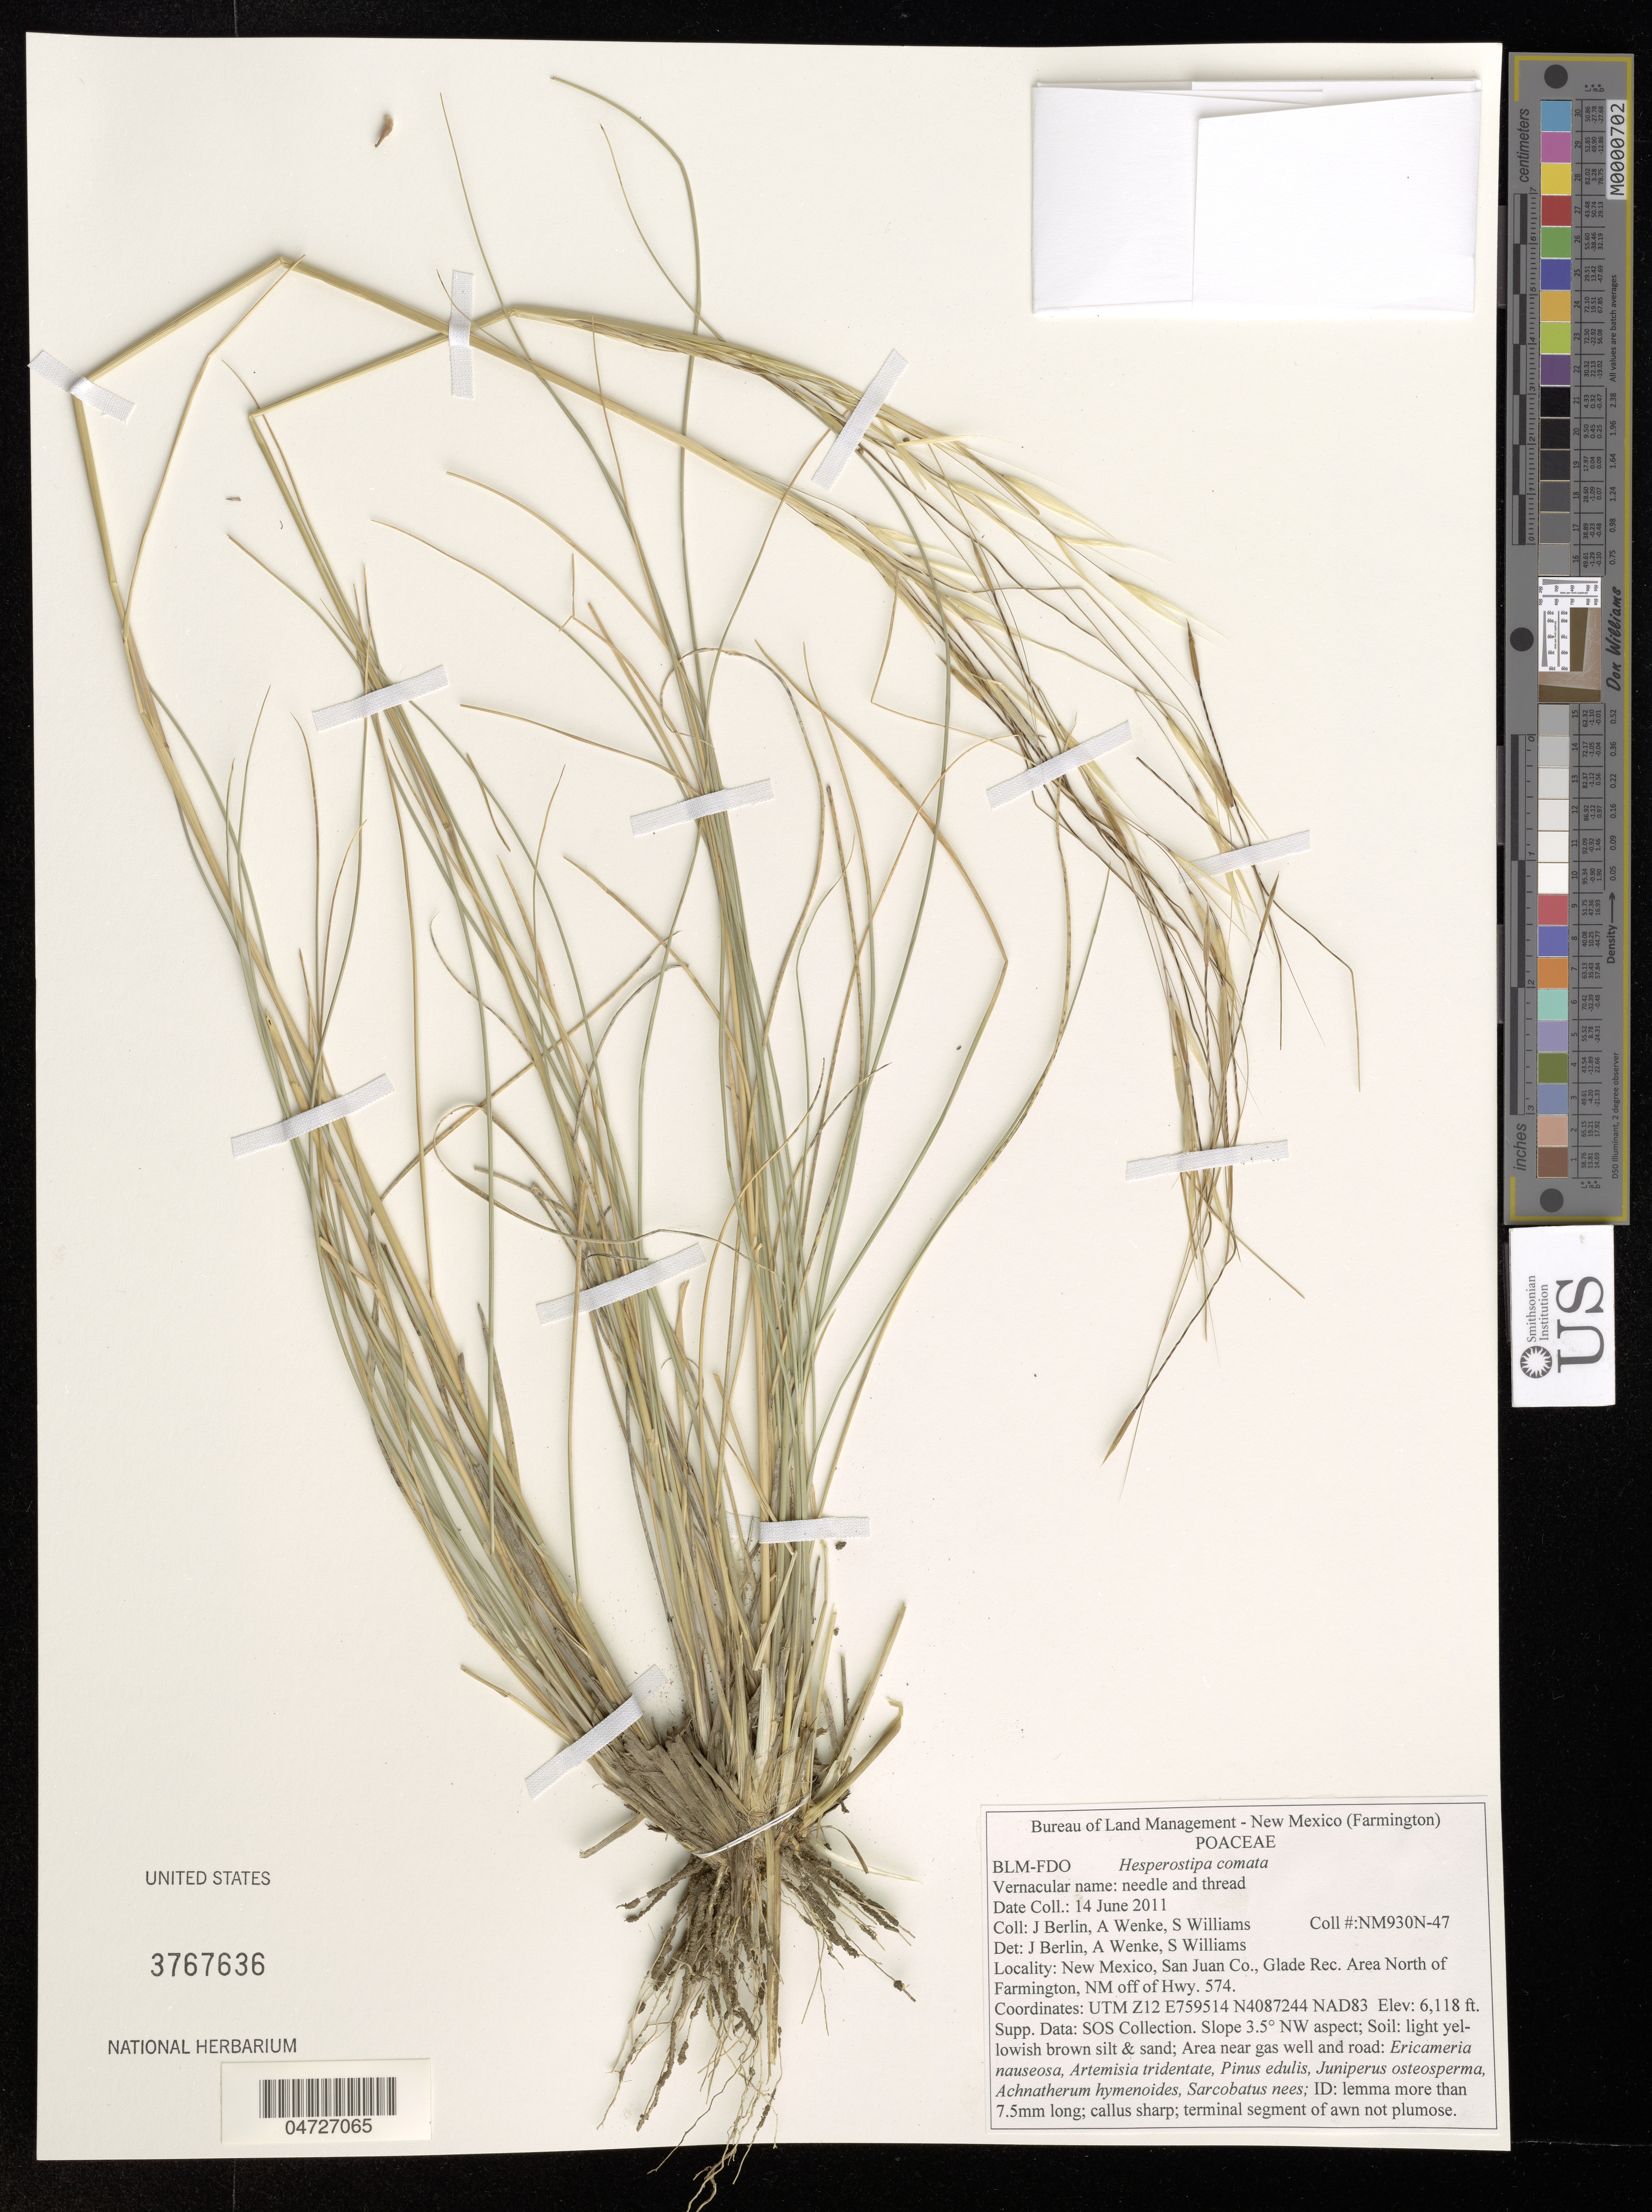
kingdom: Plantae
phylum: Tracheophyta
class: Liliopsida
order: Poales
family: Poaceae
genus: Hesperostipa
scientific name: Hesperostipa comata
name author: (Trin. & Rupr.) Barkworth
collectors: J. Berlin & S. Williams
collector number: NM930N-47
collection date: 2011-06-14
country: United States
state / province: New Mexico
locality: (Farmington). San Juan Co., Glade Rec. Area North of Farmington, NM off of Hwy. 574.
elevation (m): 1865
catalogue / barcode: US 3767636